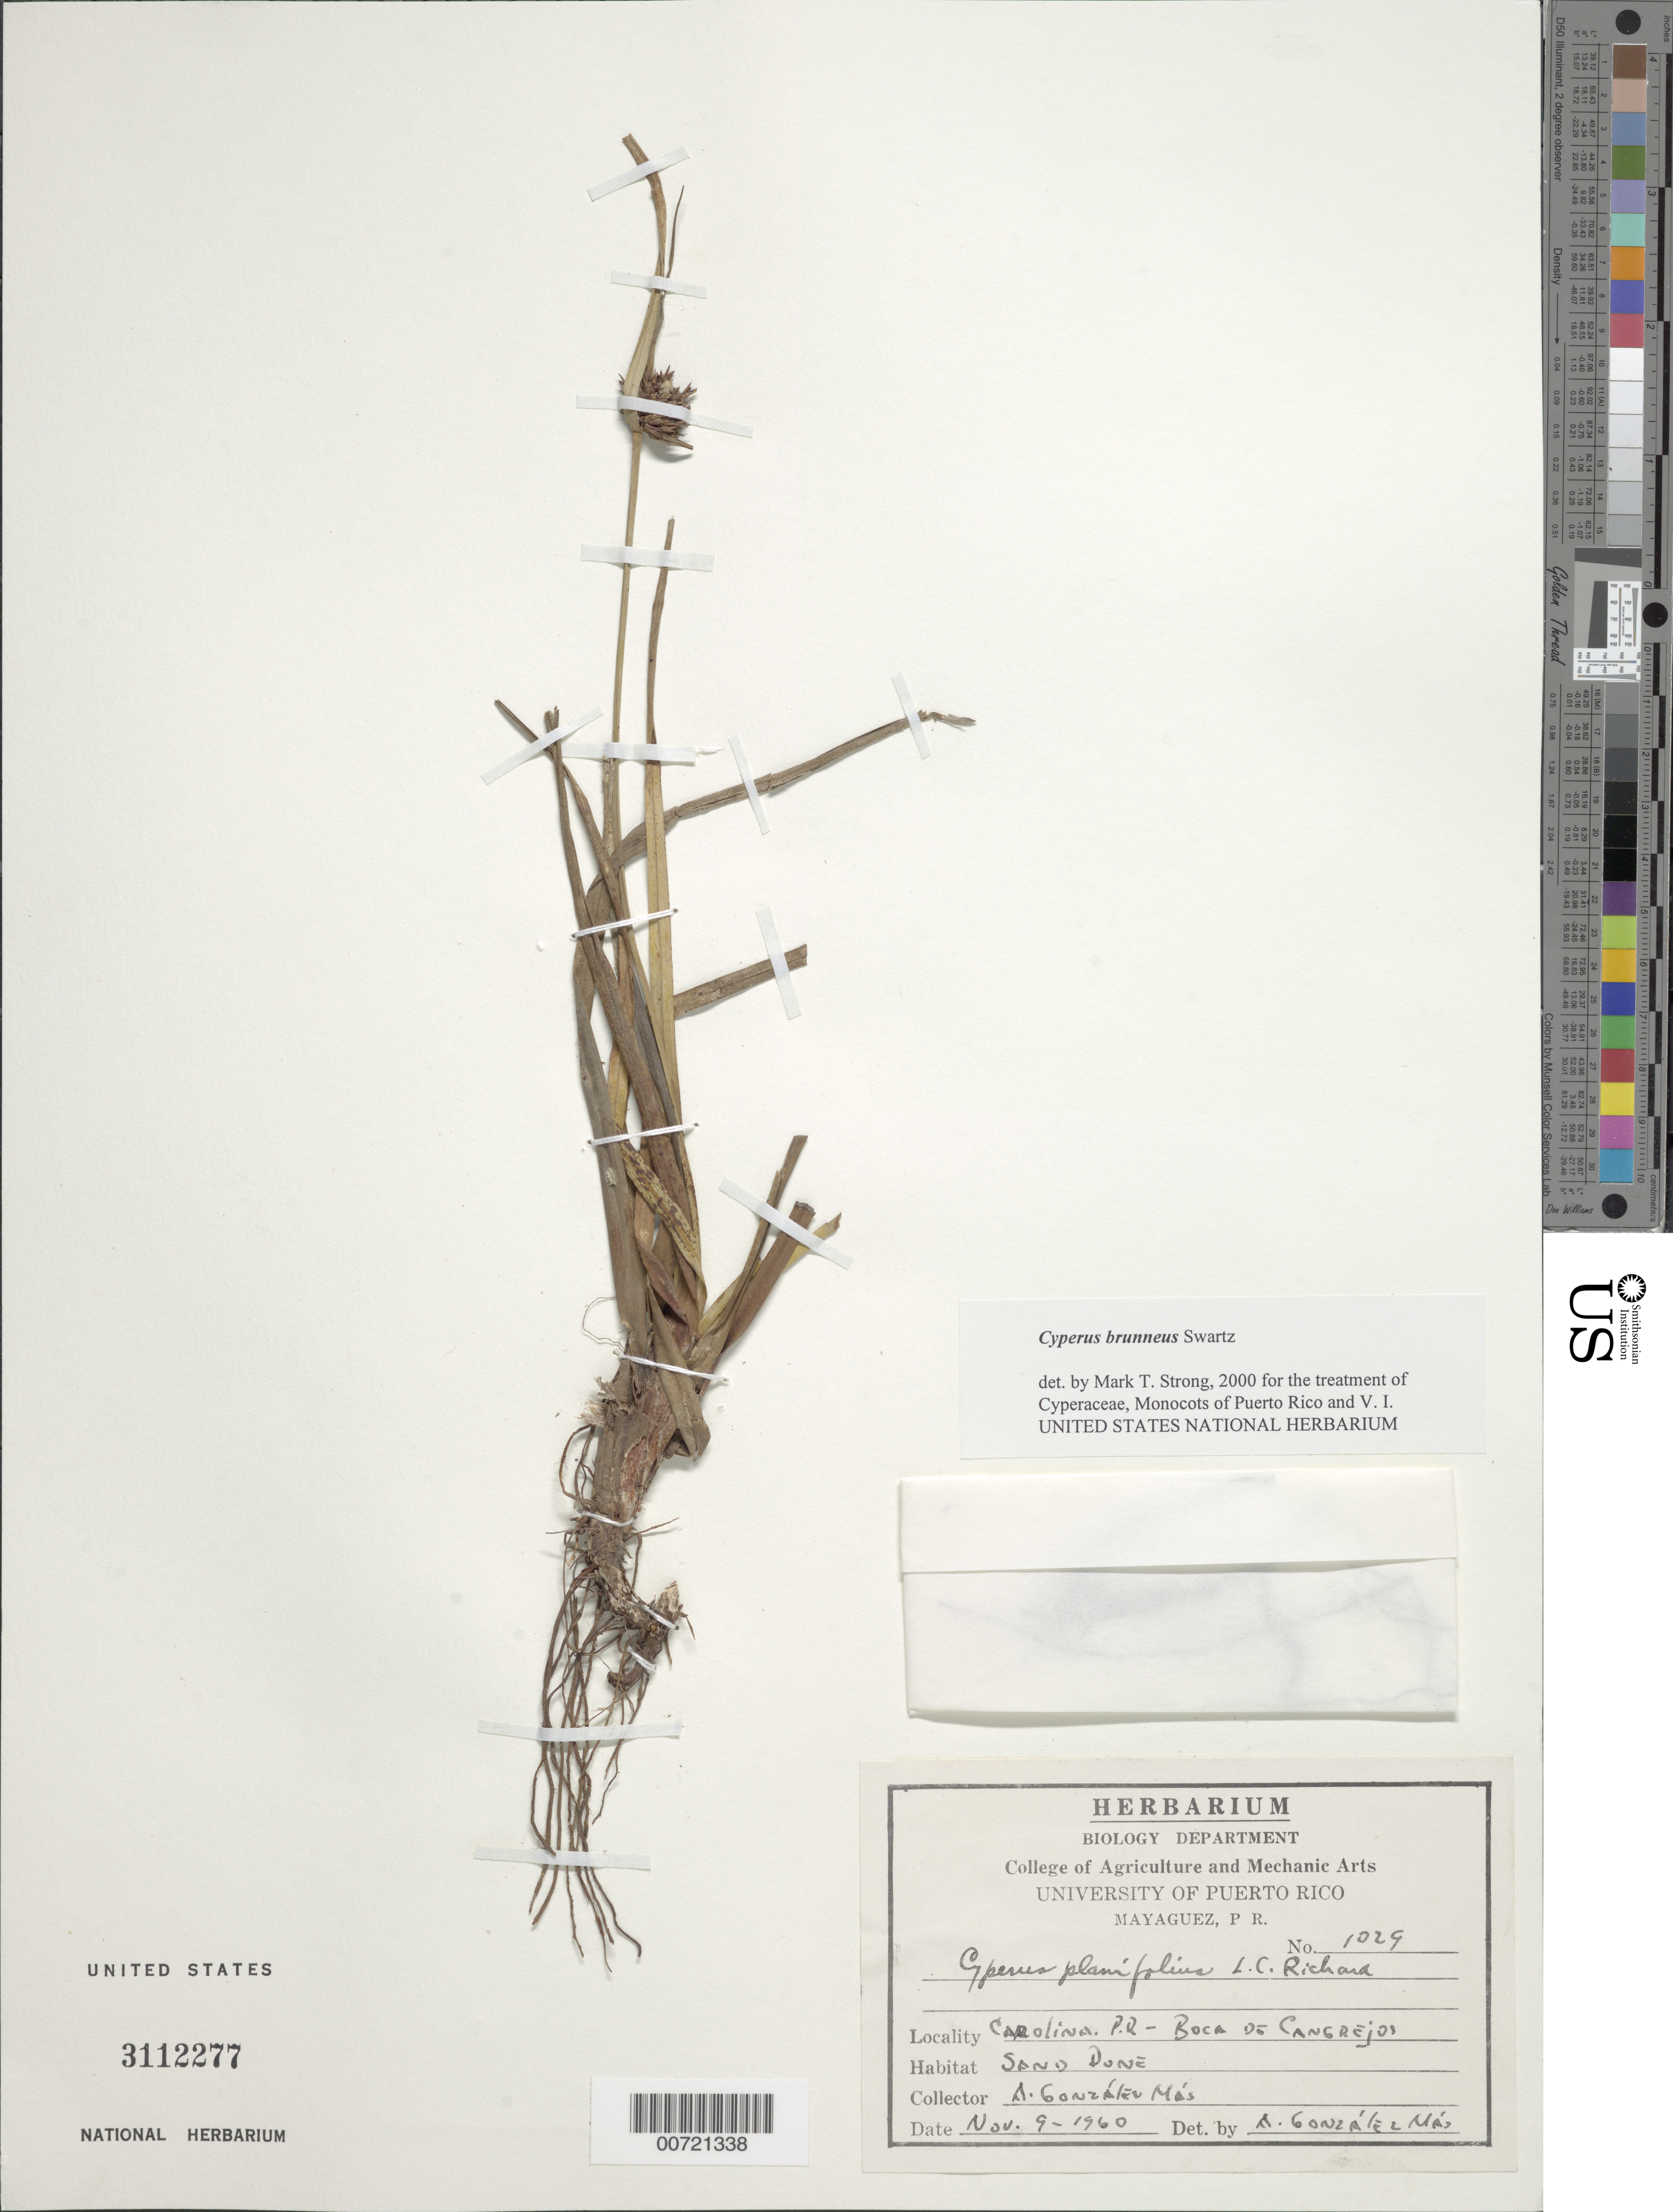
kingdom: Plantae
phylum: Tracheophyta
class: Liliopsida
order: Poales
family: Cyperaceae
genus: Cyperus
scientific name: Cyperus brunneus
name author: Sw.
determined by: Strong, M. T., (US), Smithsonian Institution - National Museum of Natural History (UNITED STATES)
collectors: A. González Más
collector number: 1029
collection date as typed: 09 Nov 1960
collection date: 1960-11-09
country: Puerto Rico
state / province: Carolina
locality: Carolina: Boca de Cangrejos.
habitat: Sand dune.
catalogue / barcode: US 3112277